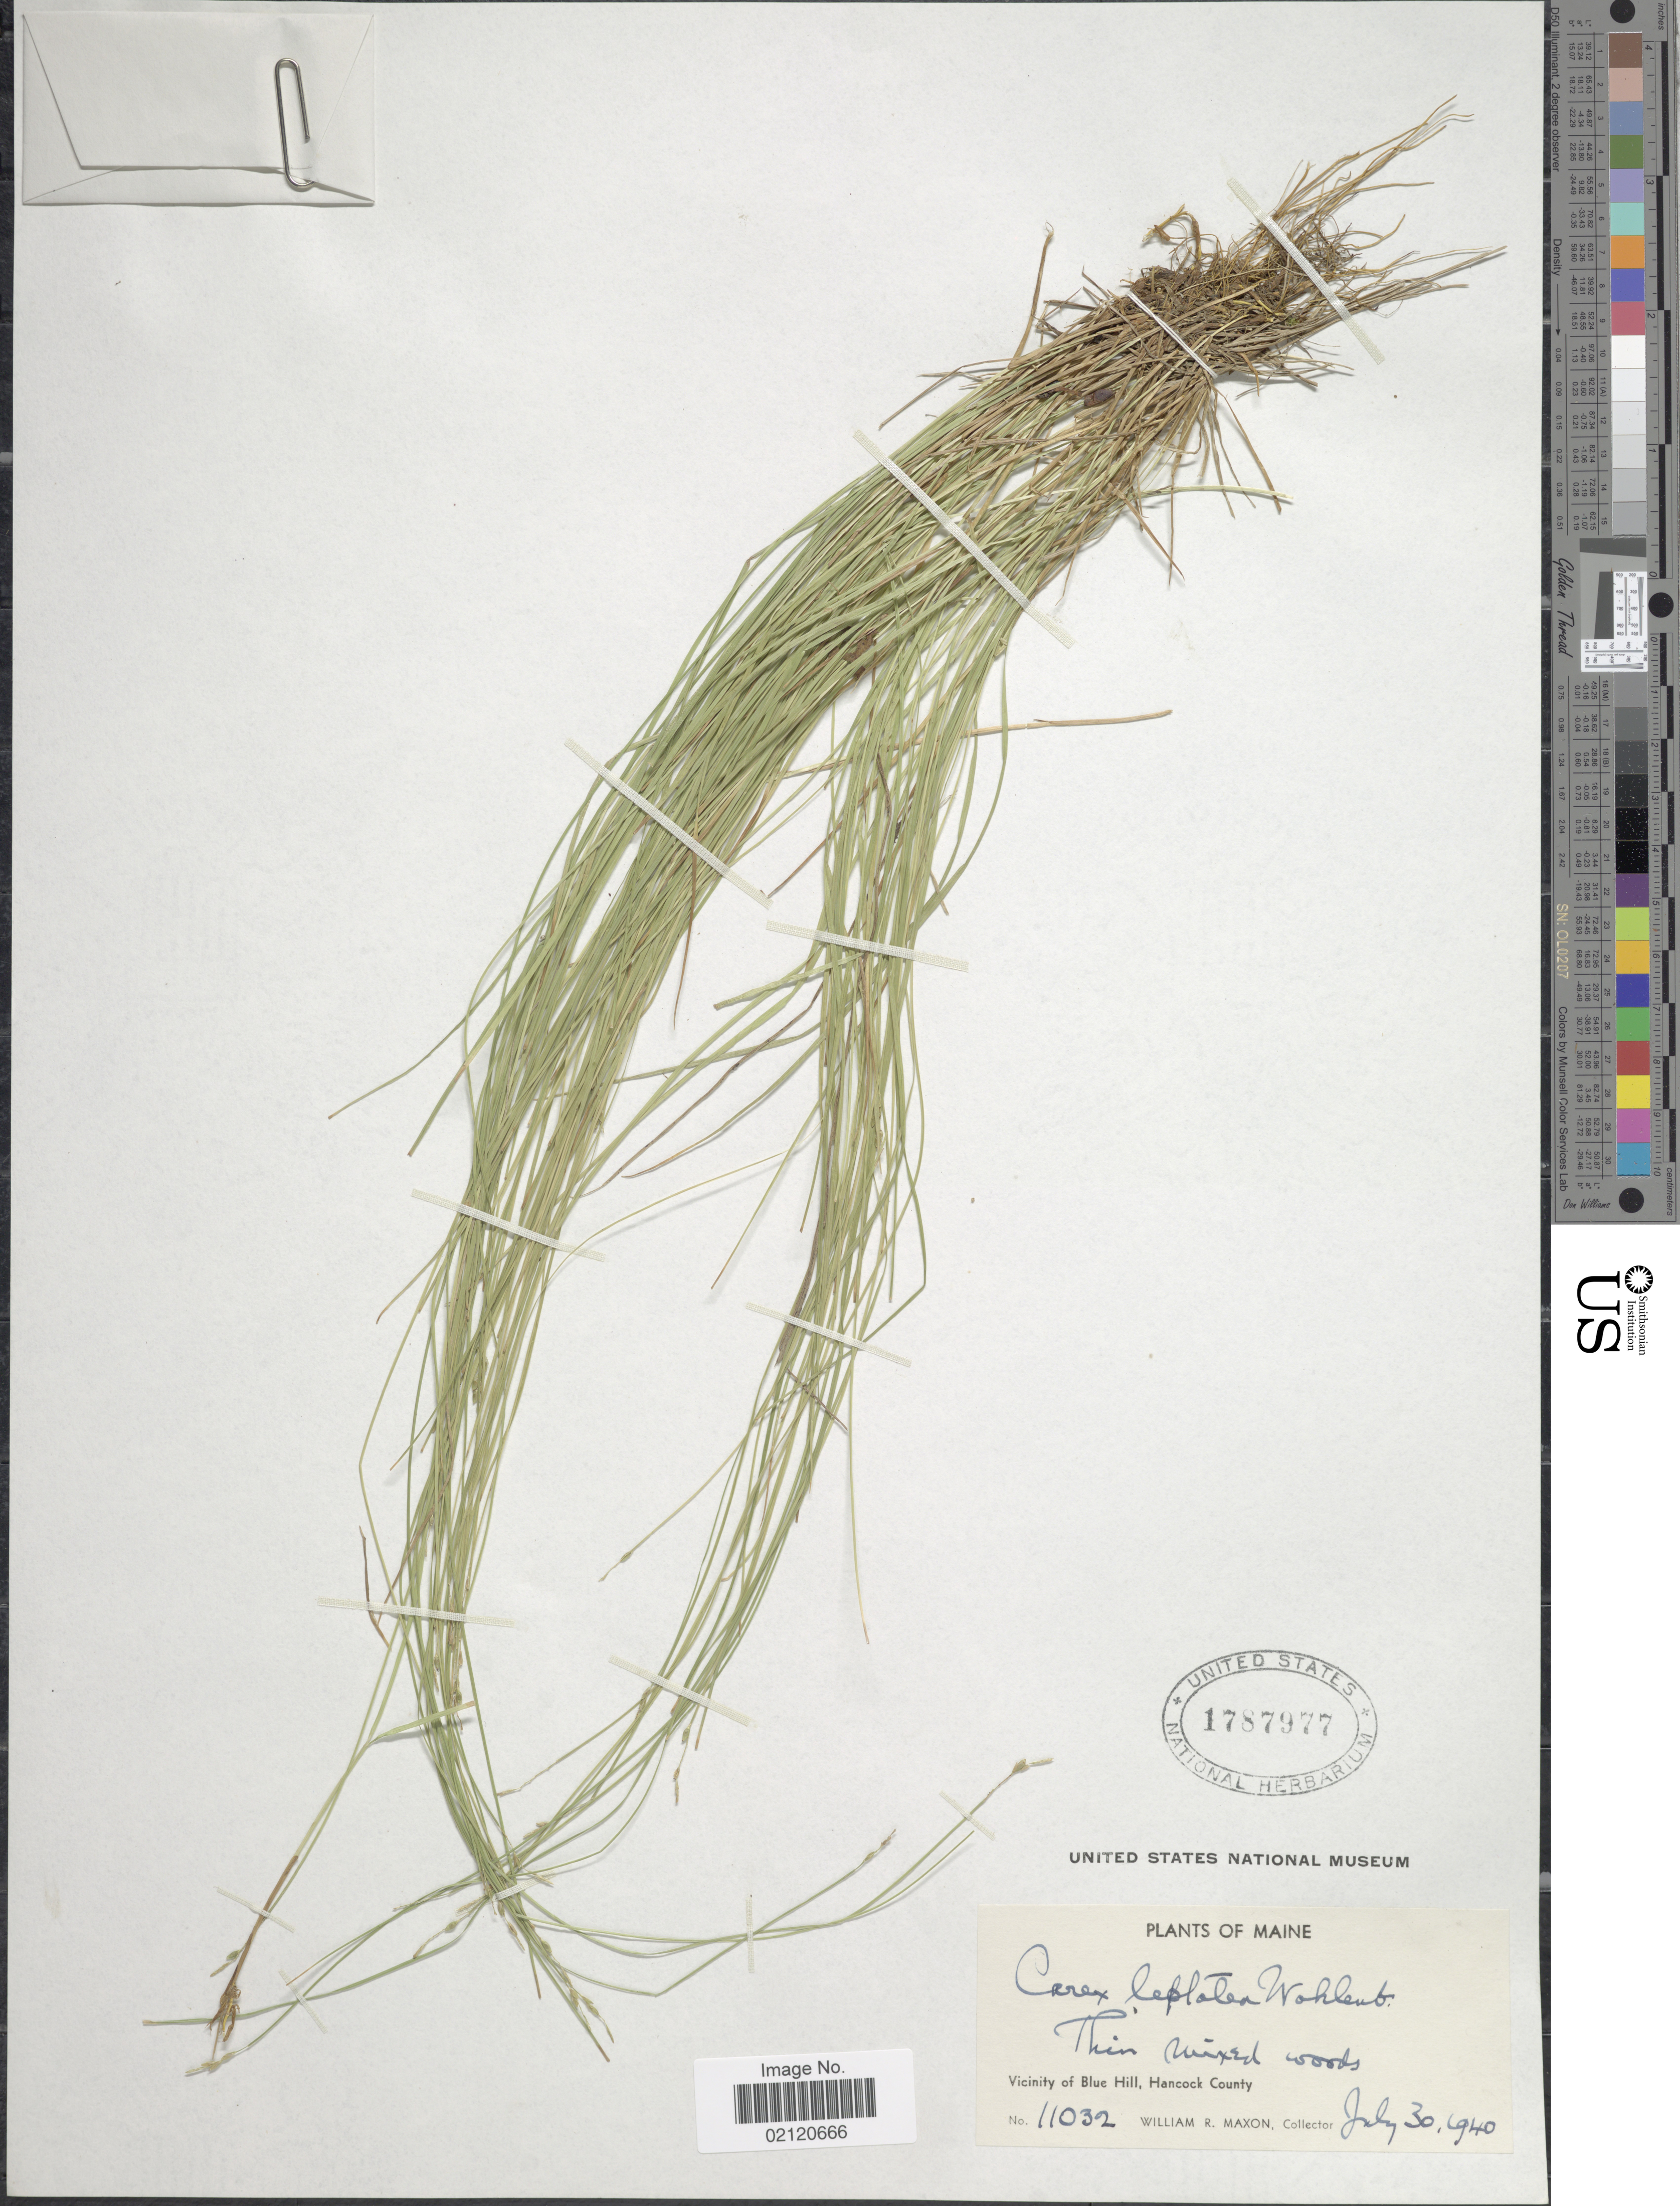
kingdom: Plantae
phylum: Tracheophyta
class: Liliopsida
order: Poales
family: Cyperaceae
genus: Carex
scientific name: Carex leptalea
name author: Wahlenb.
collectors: W. R. Maxon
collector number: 11032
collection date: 1940-07-30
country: United States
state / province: Maine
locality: Vicinity of Blue Hill, Hancock County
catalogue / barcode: US 1787977